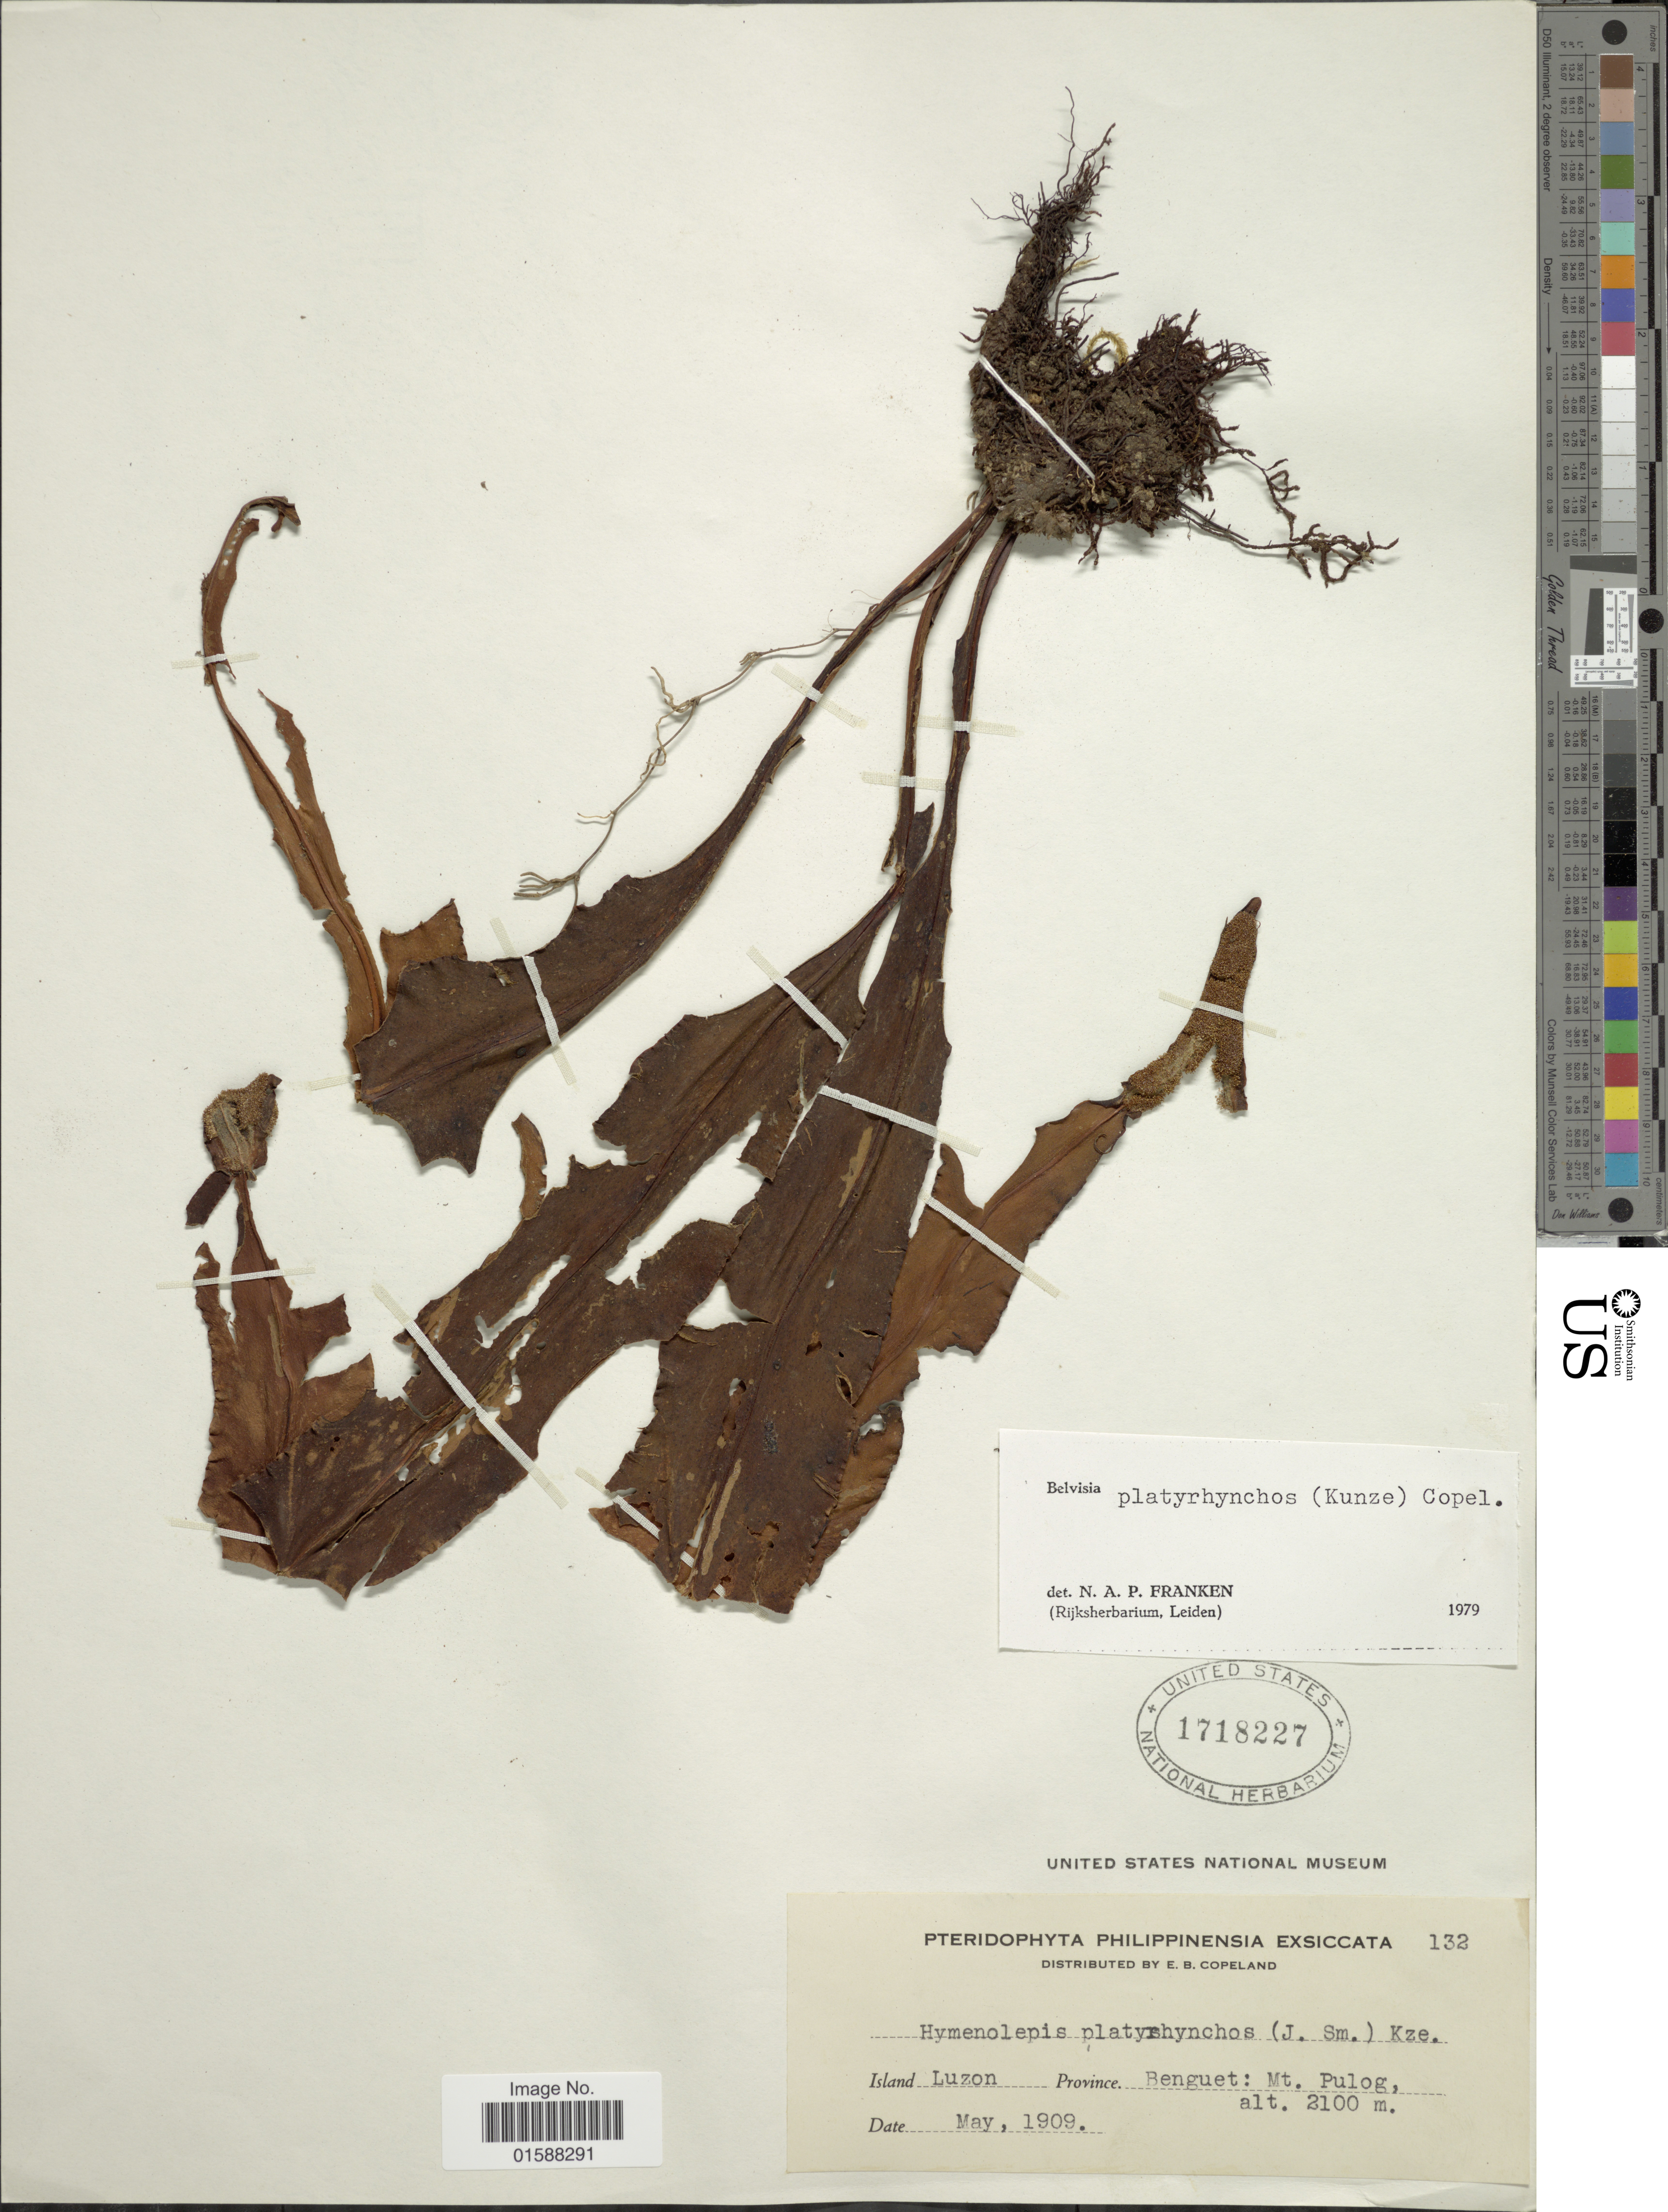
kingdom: Plantae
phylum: Tracheophyta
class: Polypodiopsida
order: Polypodiales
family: Polypodiaceae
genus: Lepisorus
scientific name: Lepisorus platyrhynchos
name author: (J. Sm. ex Kunze) Li S. Wang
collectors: E. B. Copeland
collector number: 132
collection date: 1909-05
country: Philippines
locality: Island Luzon. Province. Benguet: Mt. Pulog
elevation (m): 2100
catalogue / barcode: US 1718227